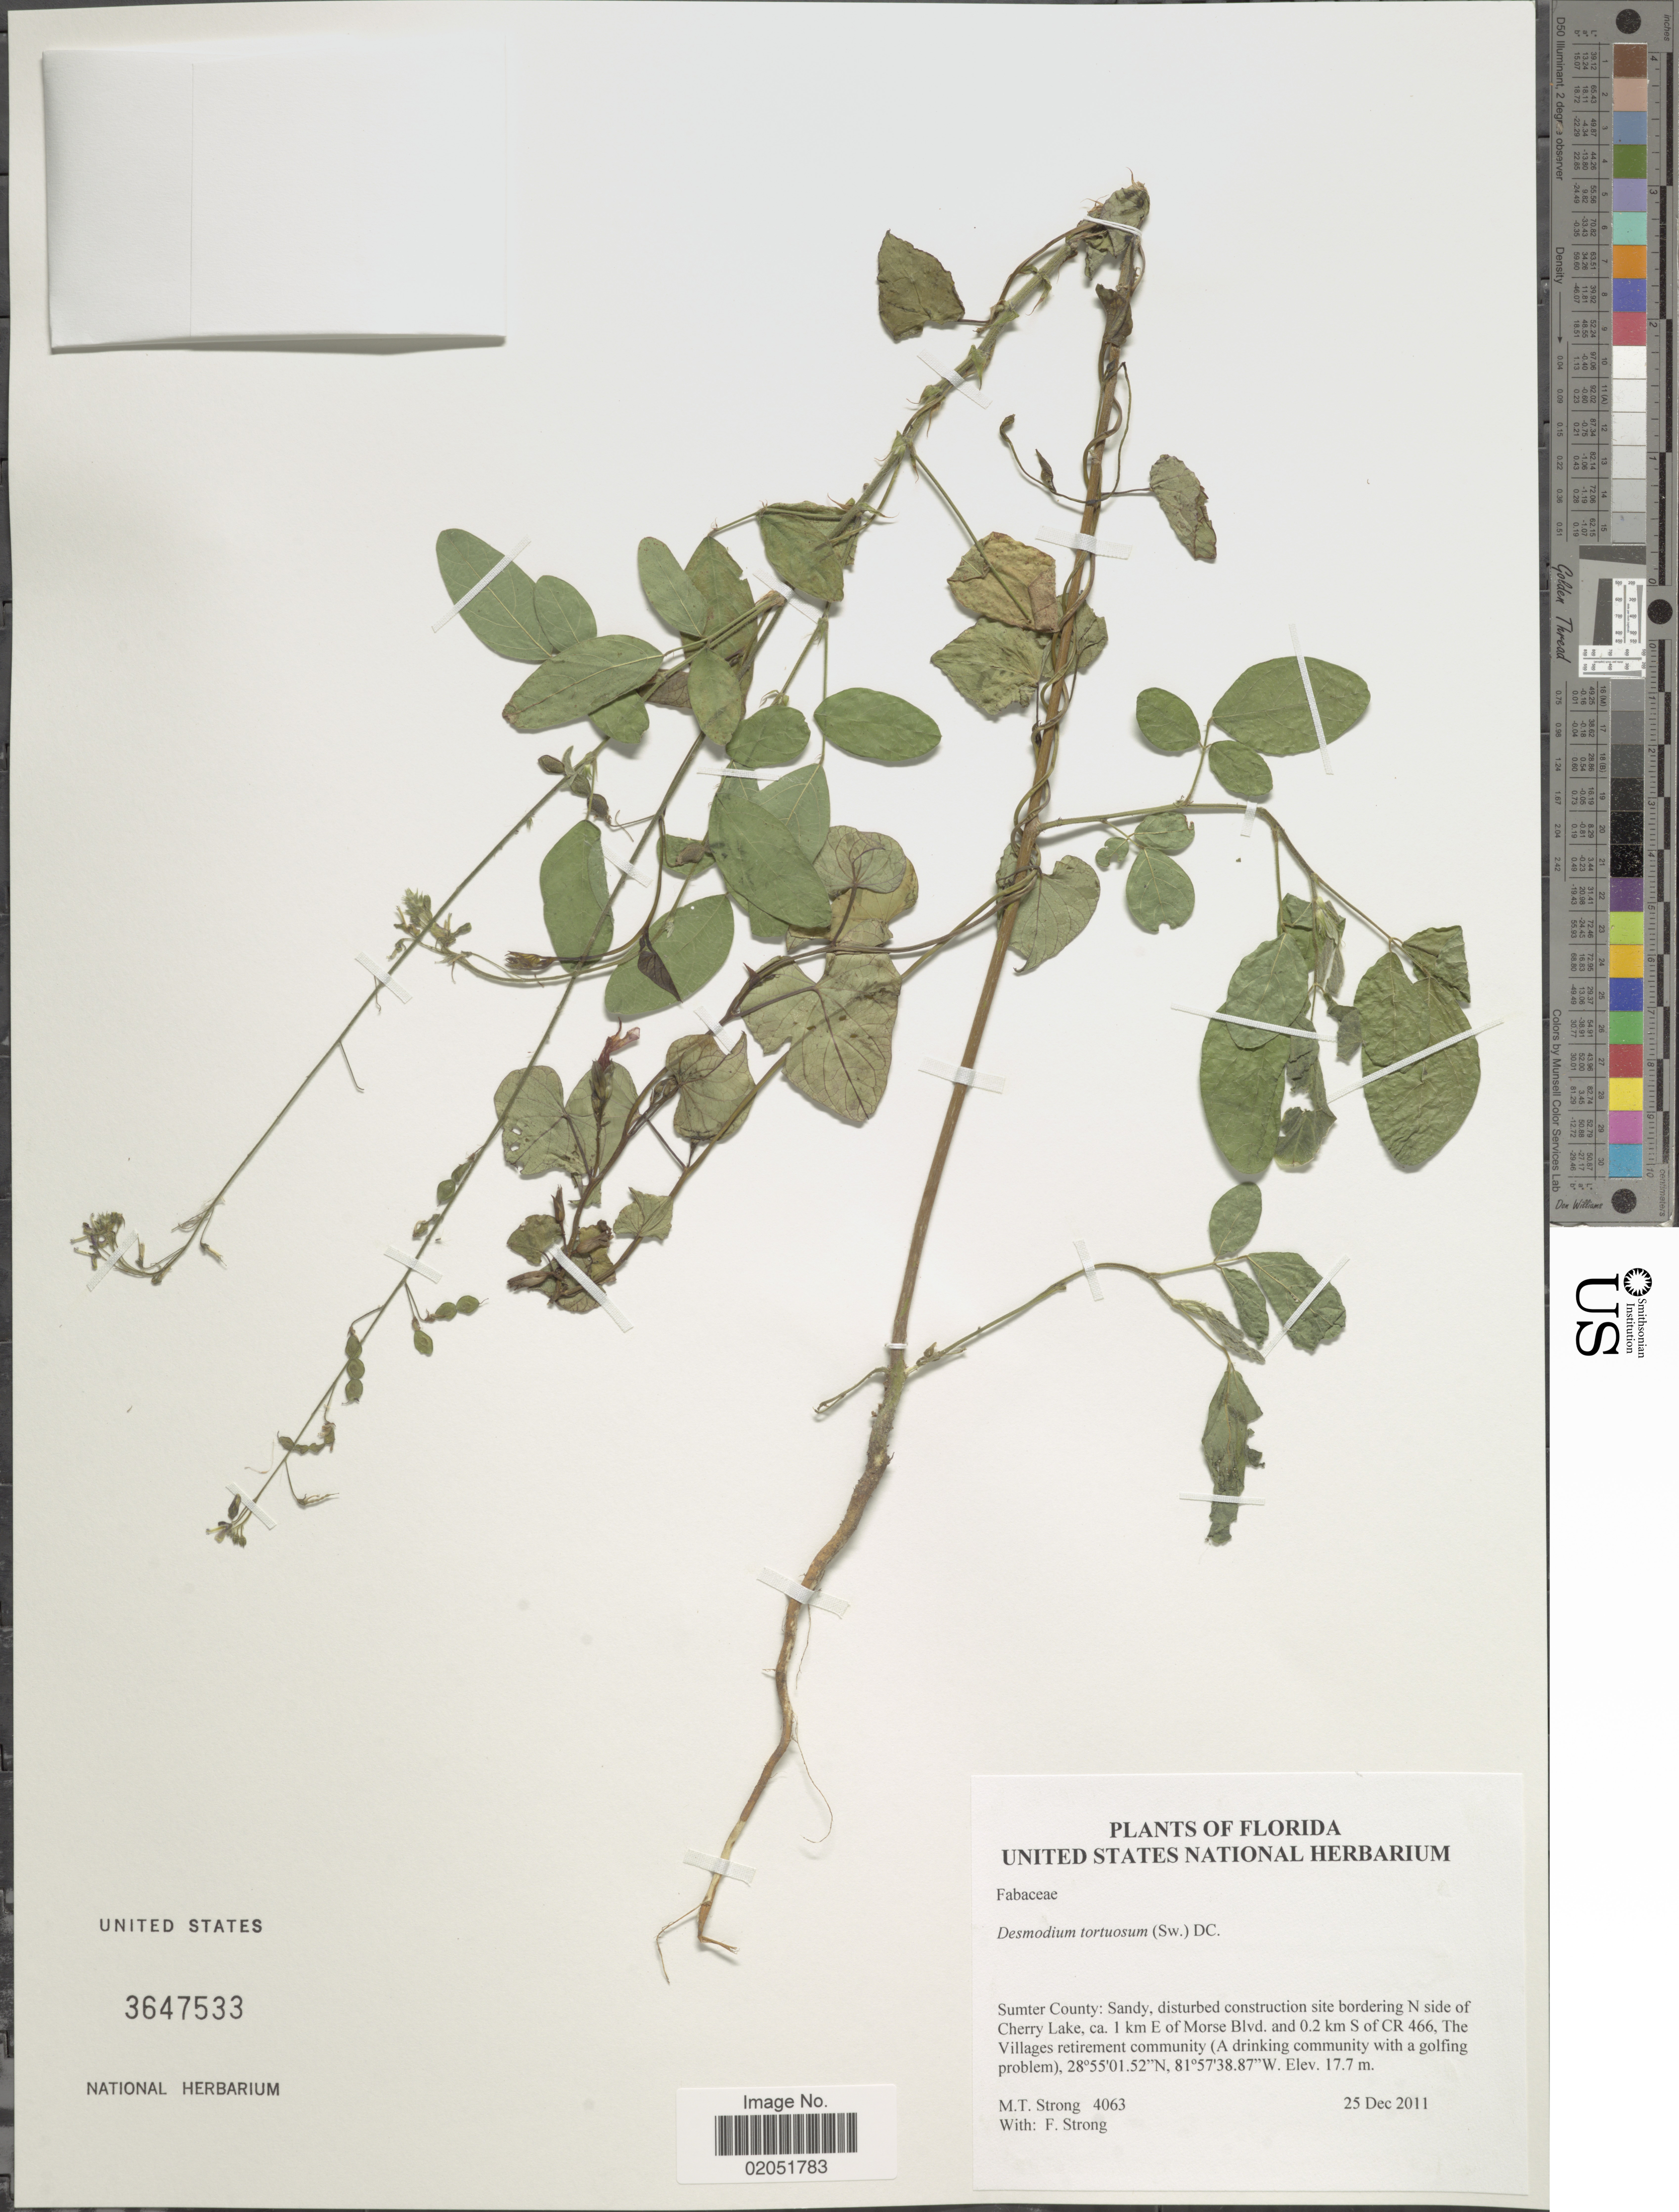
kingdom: Plantae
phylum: Tracheophyta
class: Magnoliopsida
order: Fabales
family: Fabaceae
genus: Desmodium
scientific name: Desmodium tortuosum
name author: (Sw.) DC.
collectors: M. T. Strong & F. Strong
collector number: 4063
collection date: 2011-12-25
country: United States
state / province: Florida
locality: Florida, Sumter County, Sandy disturbed construction site bordering N side of Cherry lake, ca. 1 Km E of Morse Blvd. and 0.2 km S of CR 466.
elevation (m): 177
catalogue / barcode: US 3647533